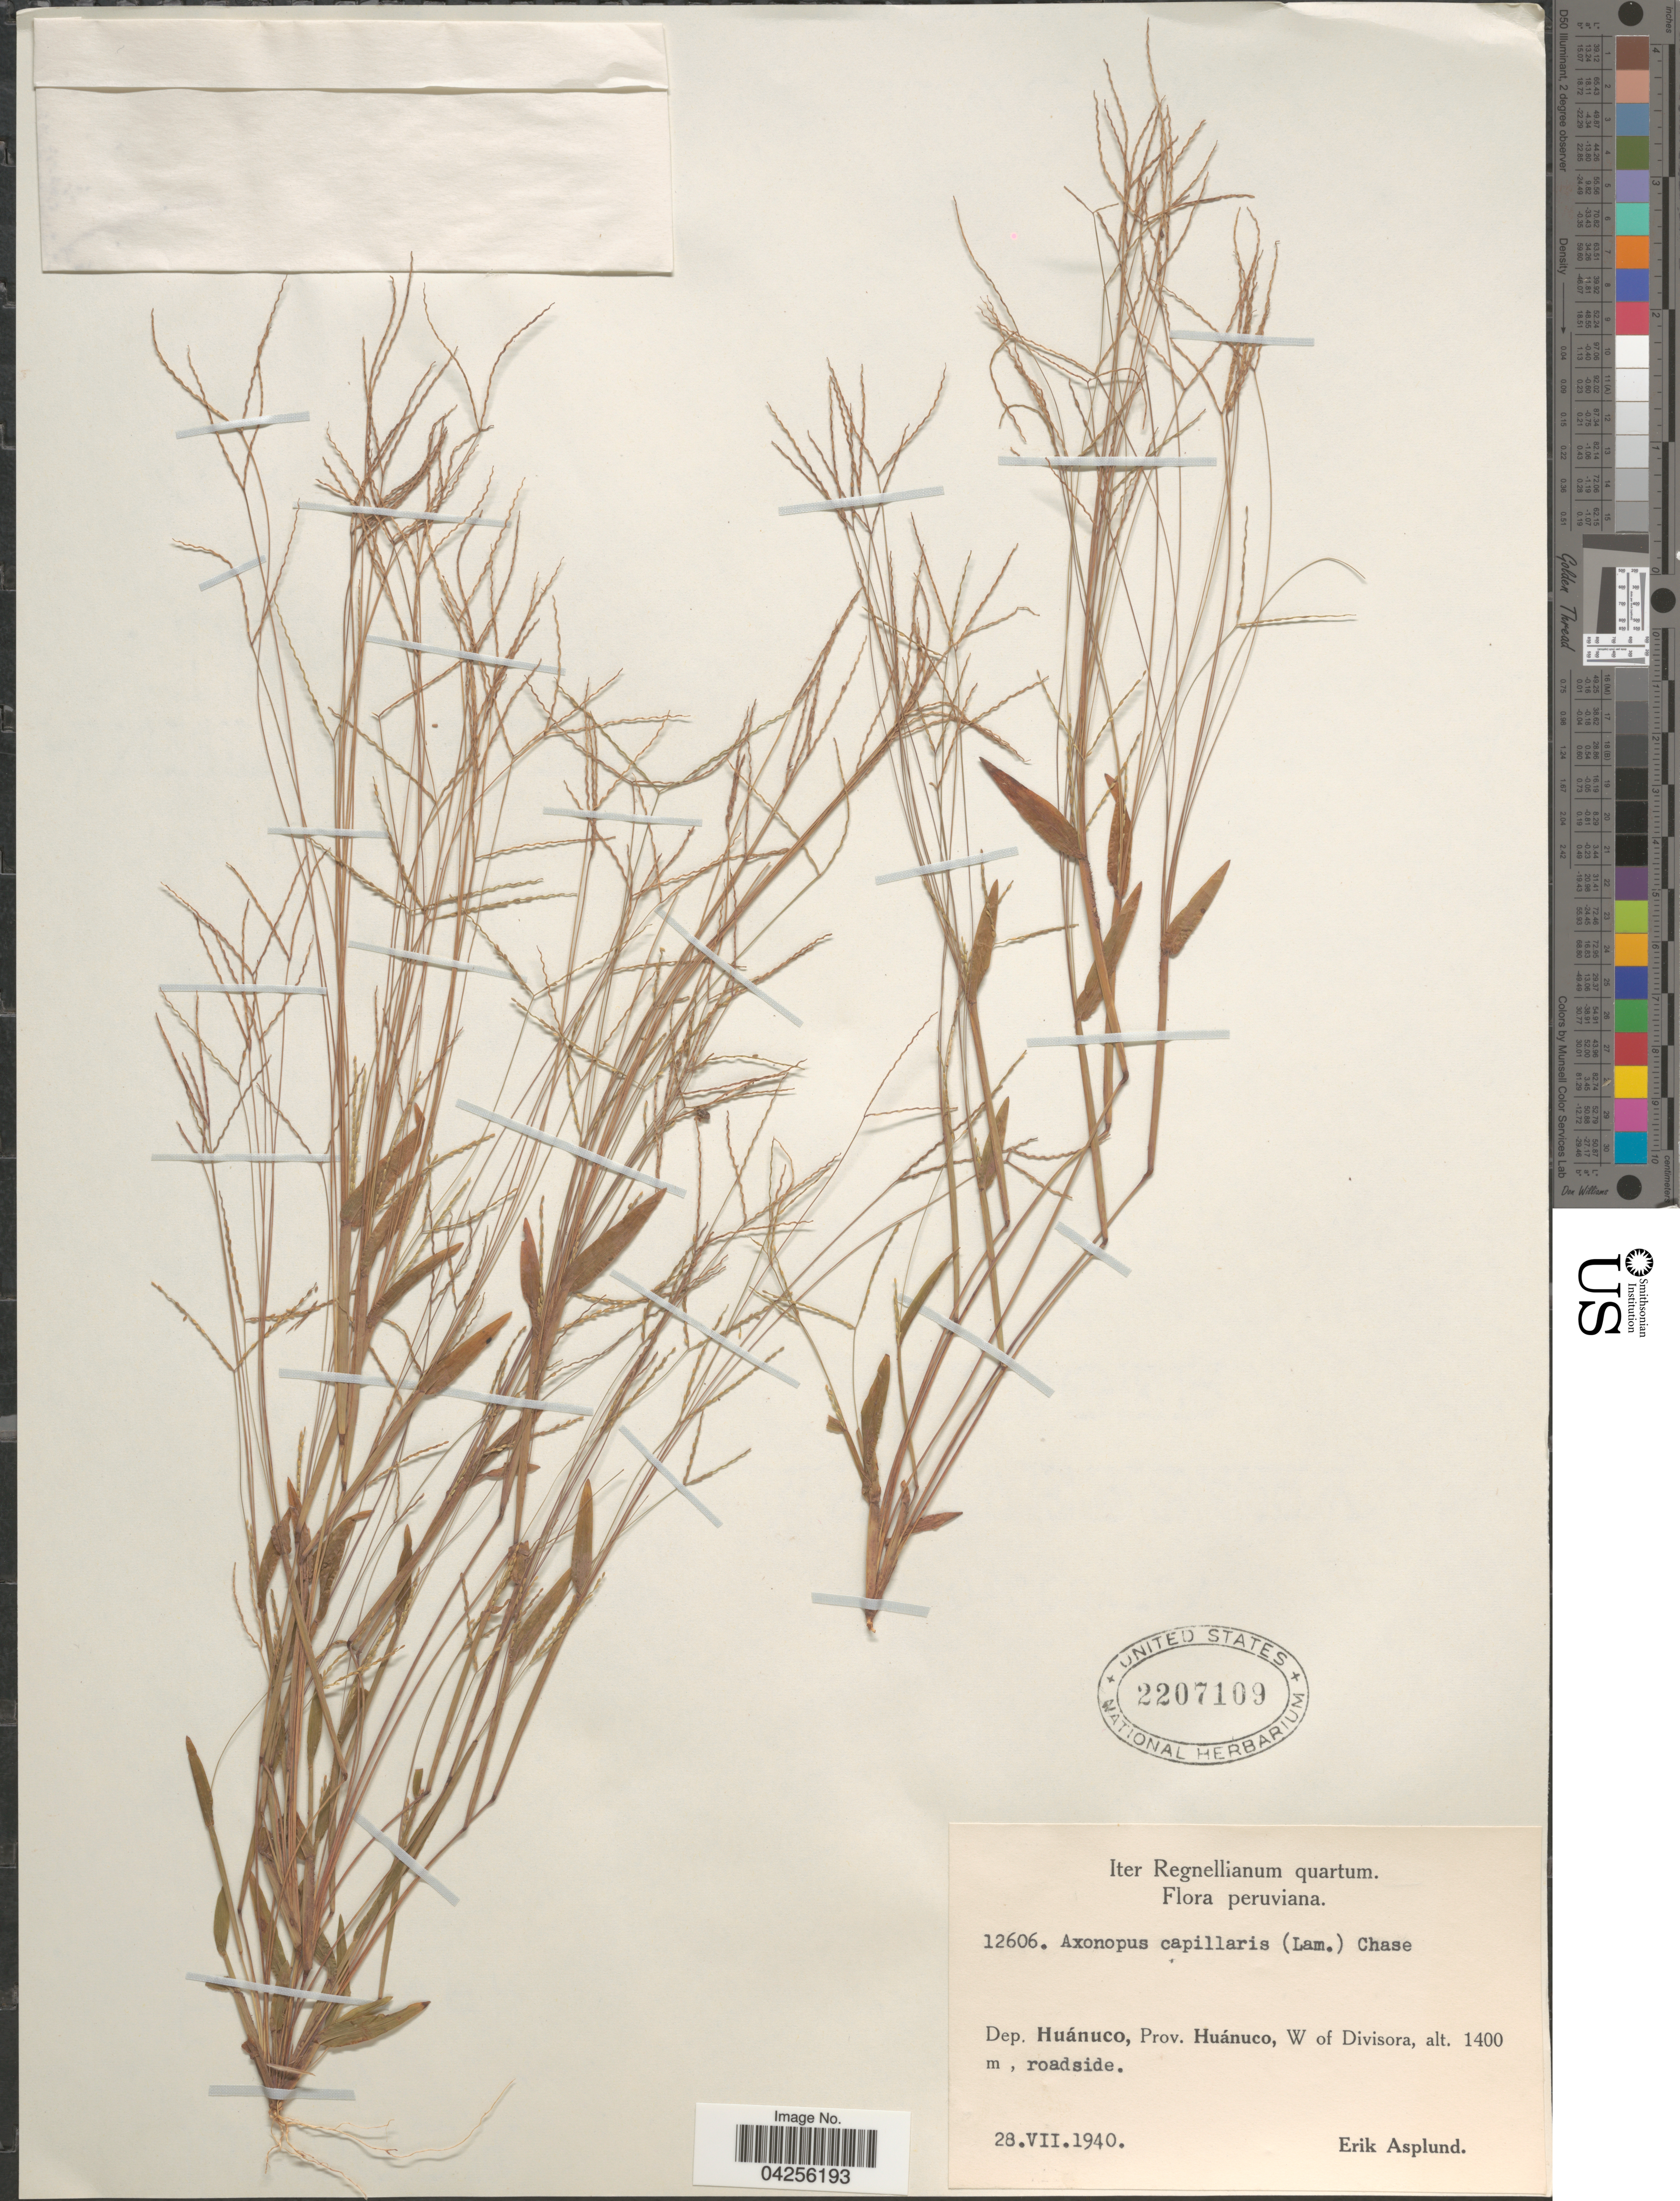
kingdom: Plantae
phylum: Tracheophyta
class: Liliopsida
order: Poales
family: Poaceae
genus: Axonopus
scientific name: Axonopus capillaris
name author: (Lam.) Chase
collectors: E. Asplund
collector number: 12606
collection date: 1940-07-28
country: Peru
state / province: Huánuco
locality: Iter Regnellianum quartum. Dep. Huánuco, Prov. Huánuco, W of Divisora.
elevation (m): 1400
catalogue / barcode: US 2207109